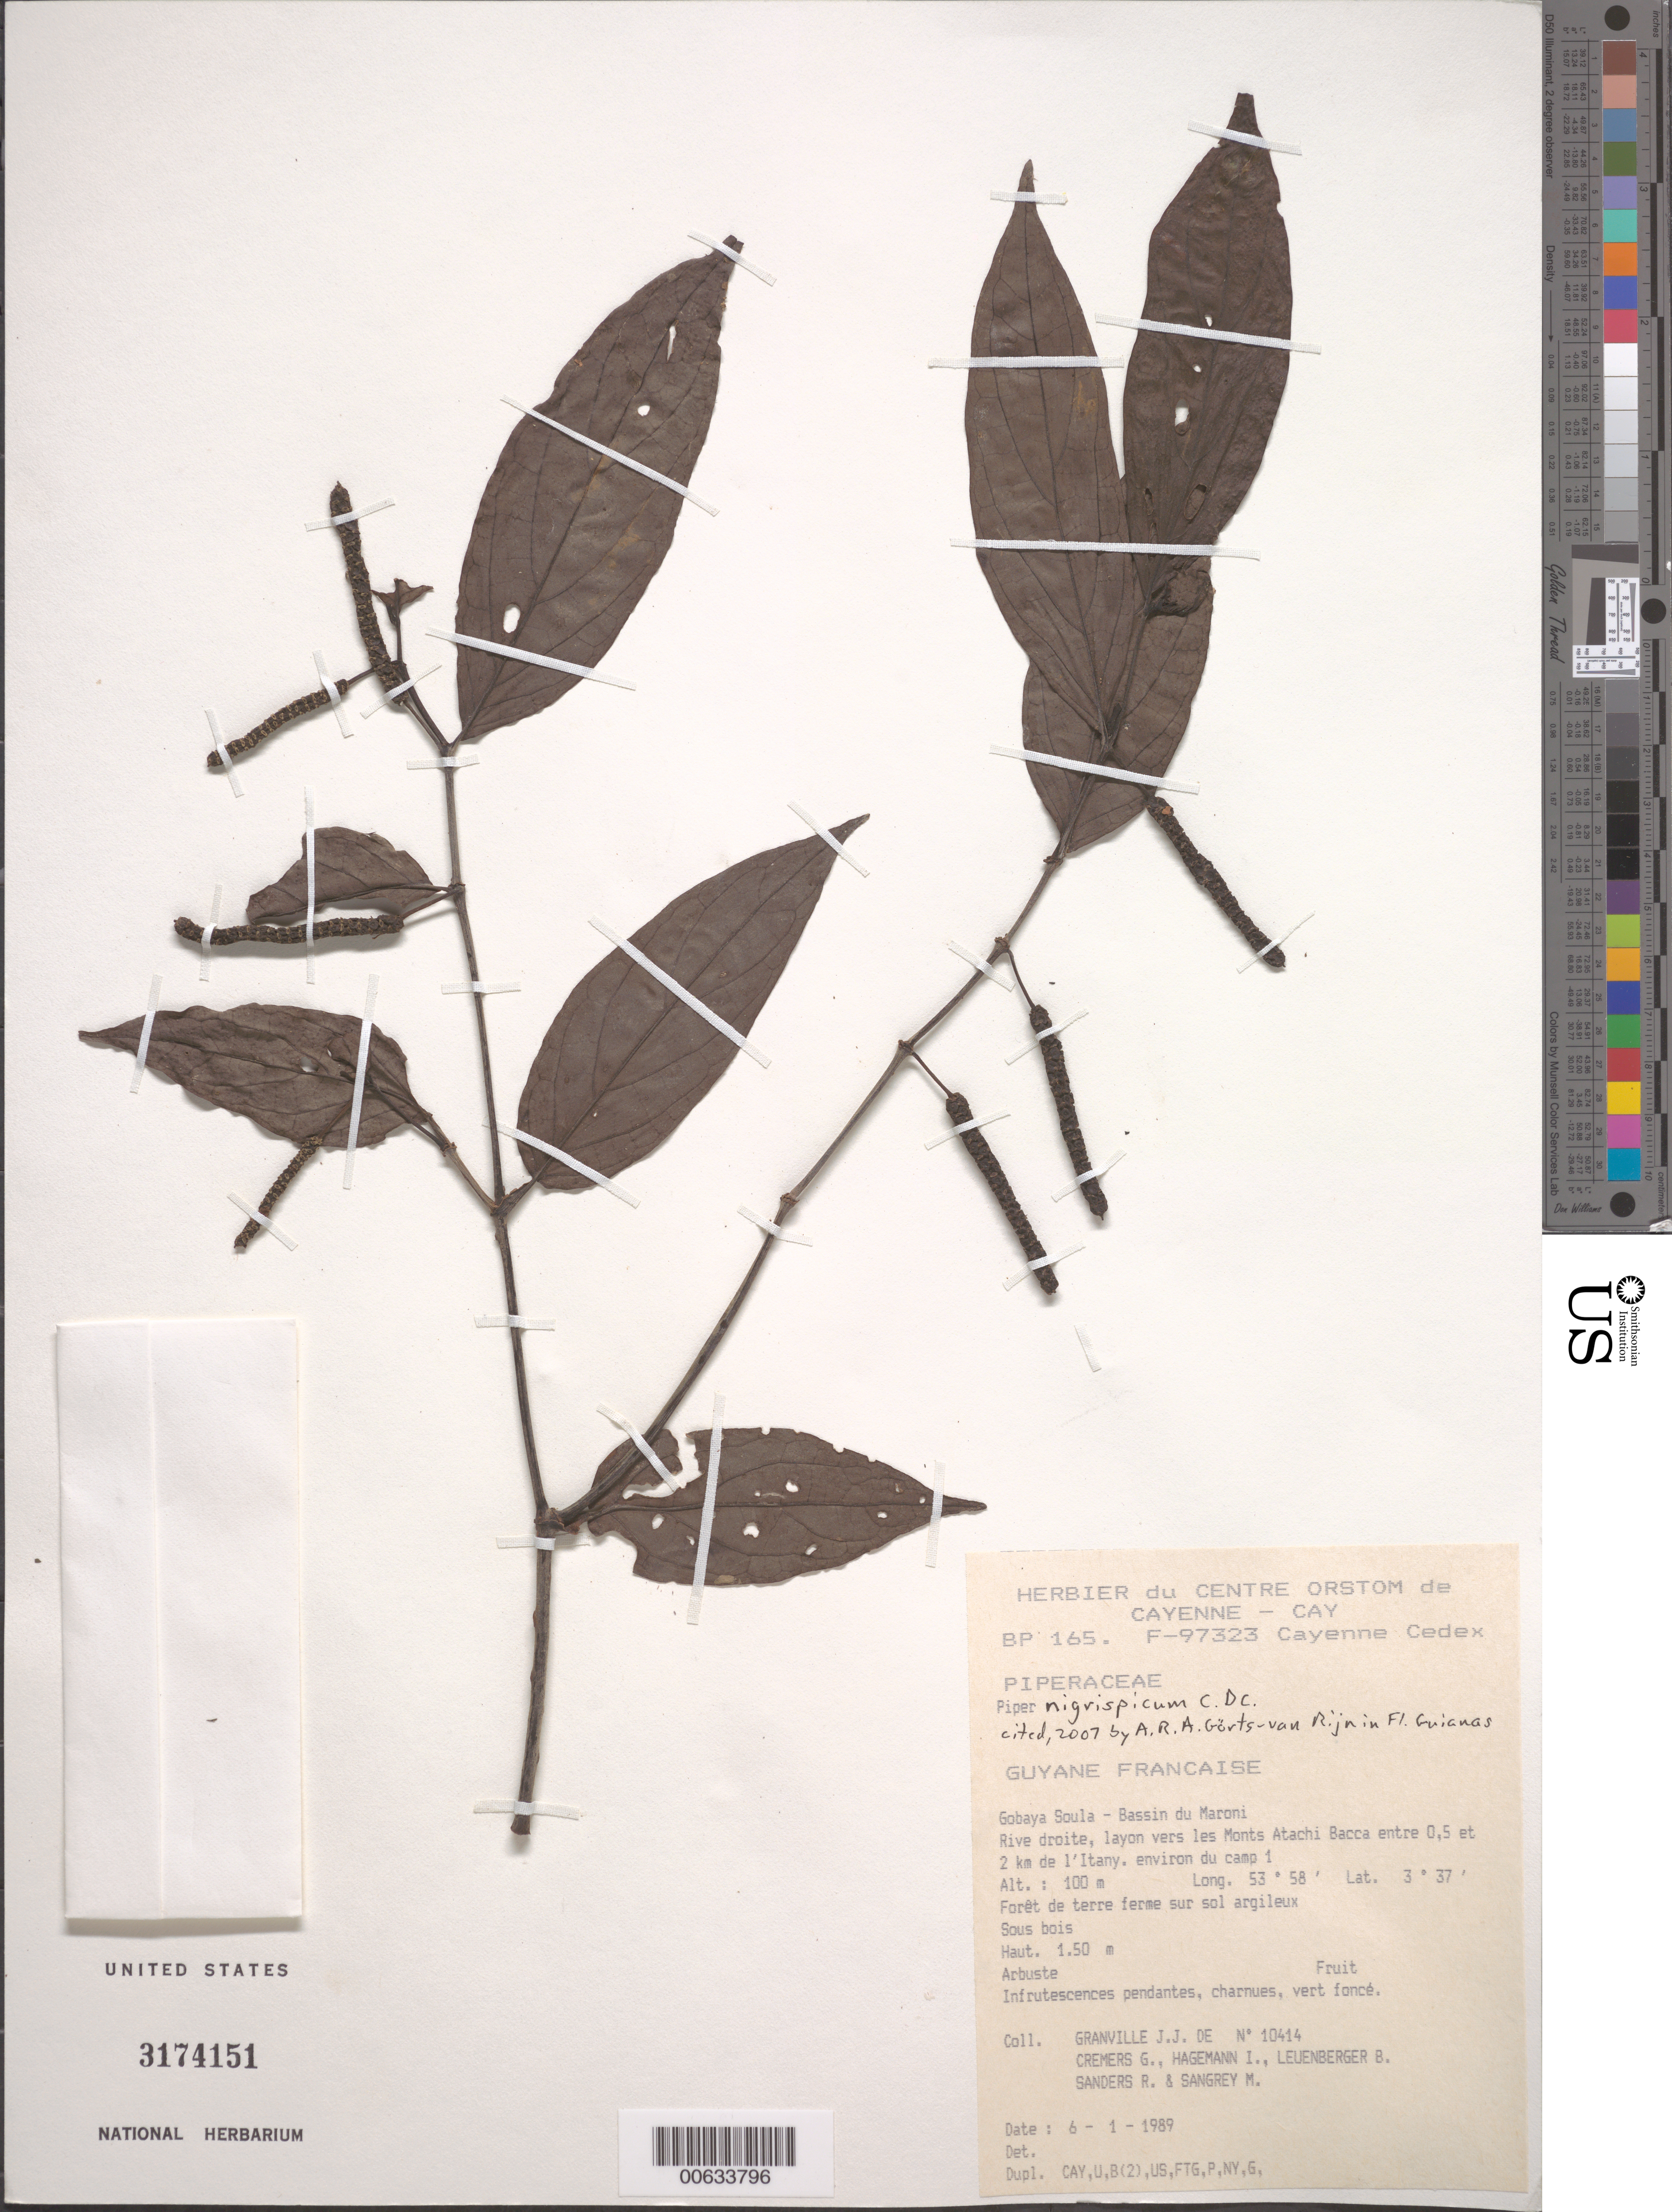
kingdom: Plantae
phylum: Tracheophyta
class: Magnoliopsida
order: Piperales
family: Piperaceae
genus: Piper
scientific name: Piper sp.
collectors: J.-J. de Granville, G. Cremers, J. Hagemann, B. E. Leuenberger & M. S. Sangrey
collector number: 10414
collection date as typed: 6-Jan-89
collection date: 1989-01-06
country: French Guiana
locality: Gobaya Soula, Bassin du Maroni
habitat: Forest on terra firma, clay soil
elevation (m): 100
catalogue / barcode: US 3174151